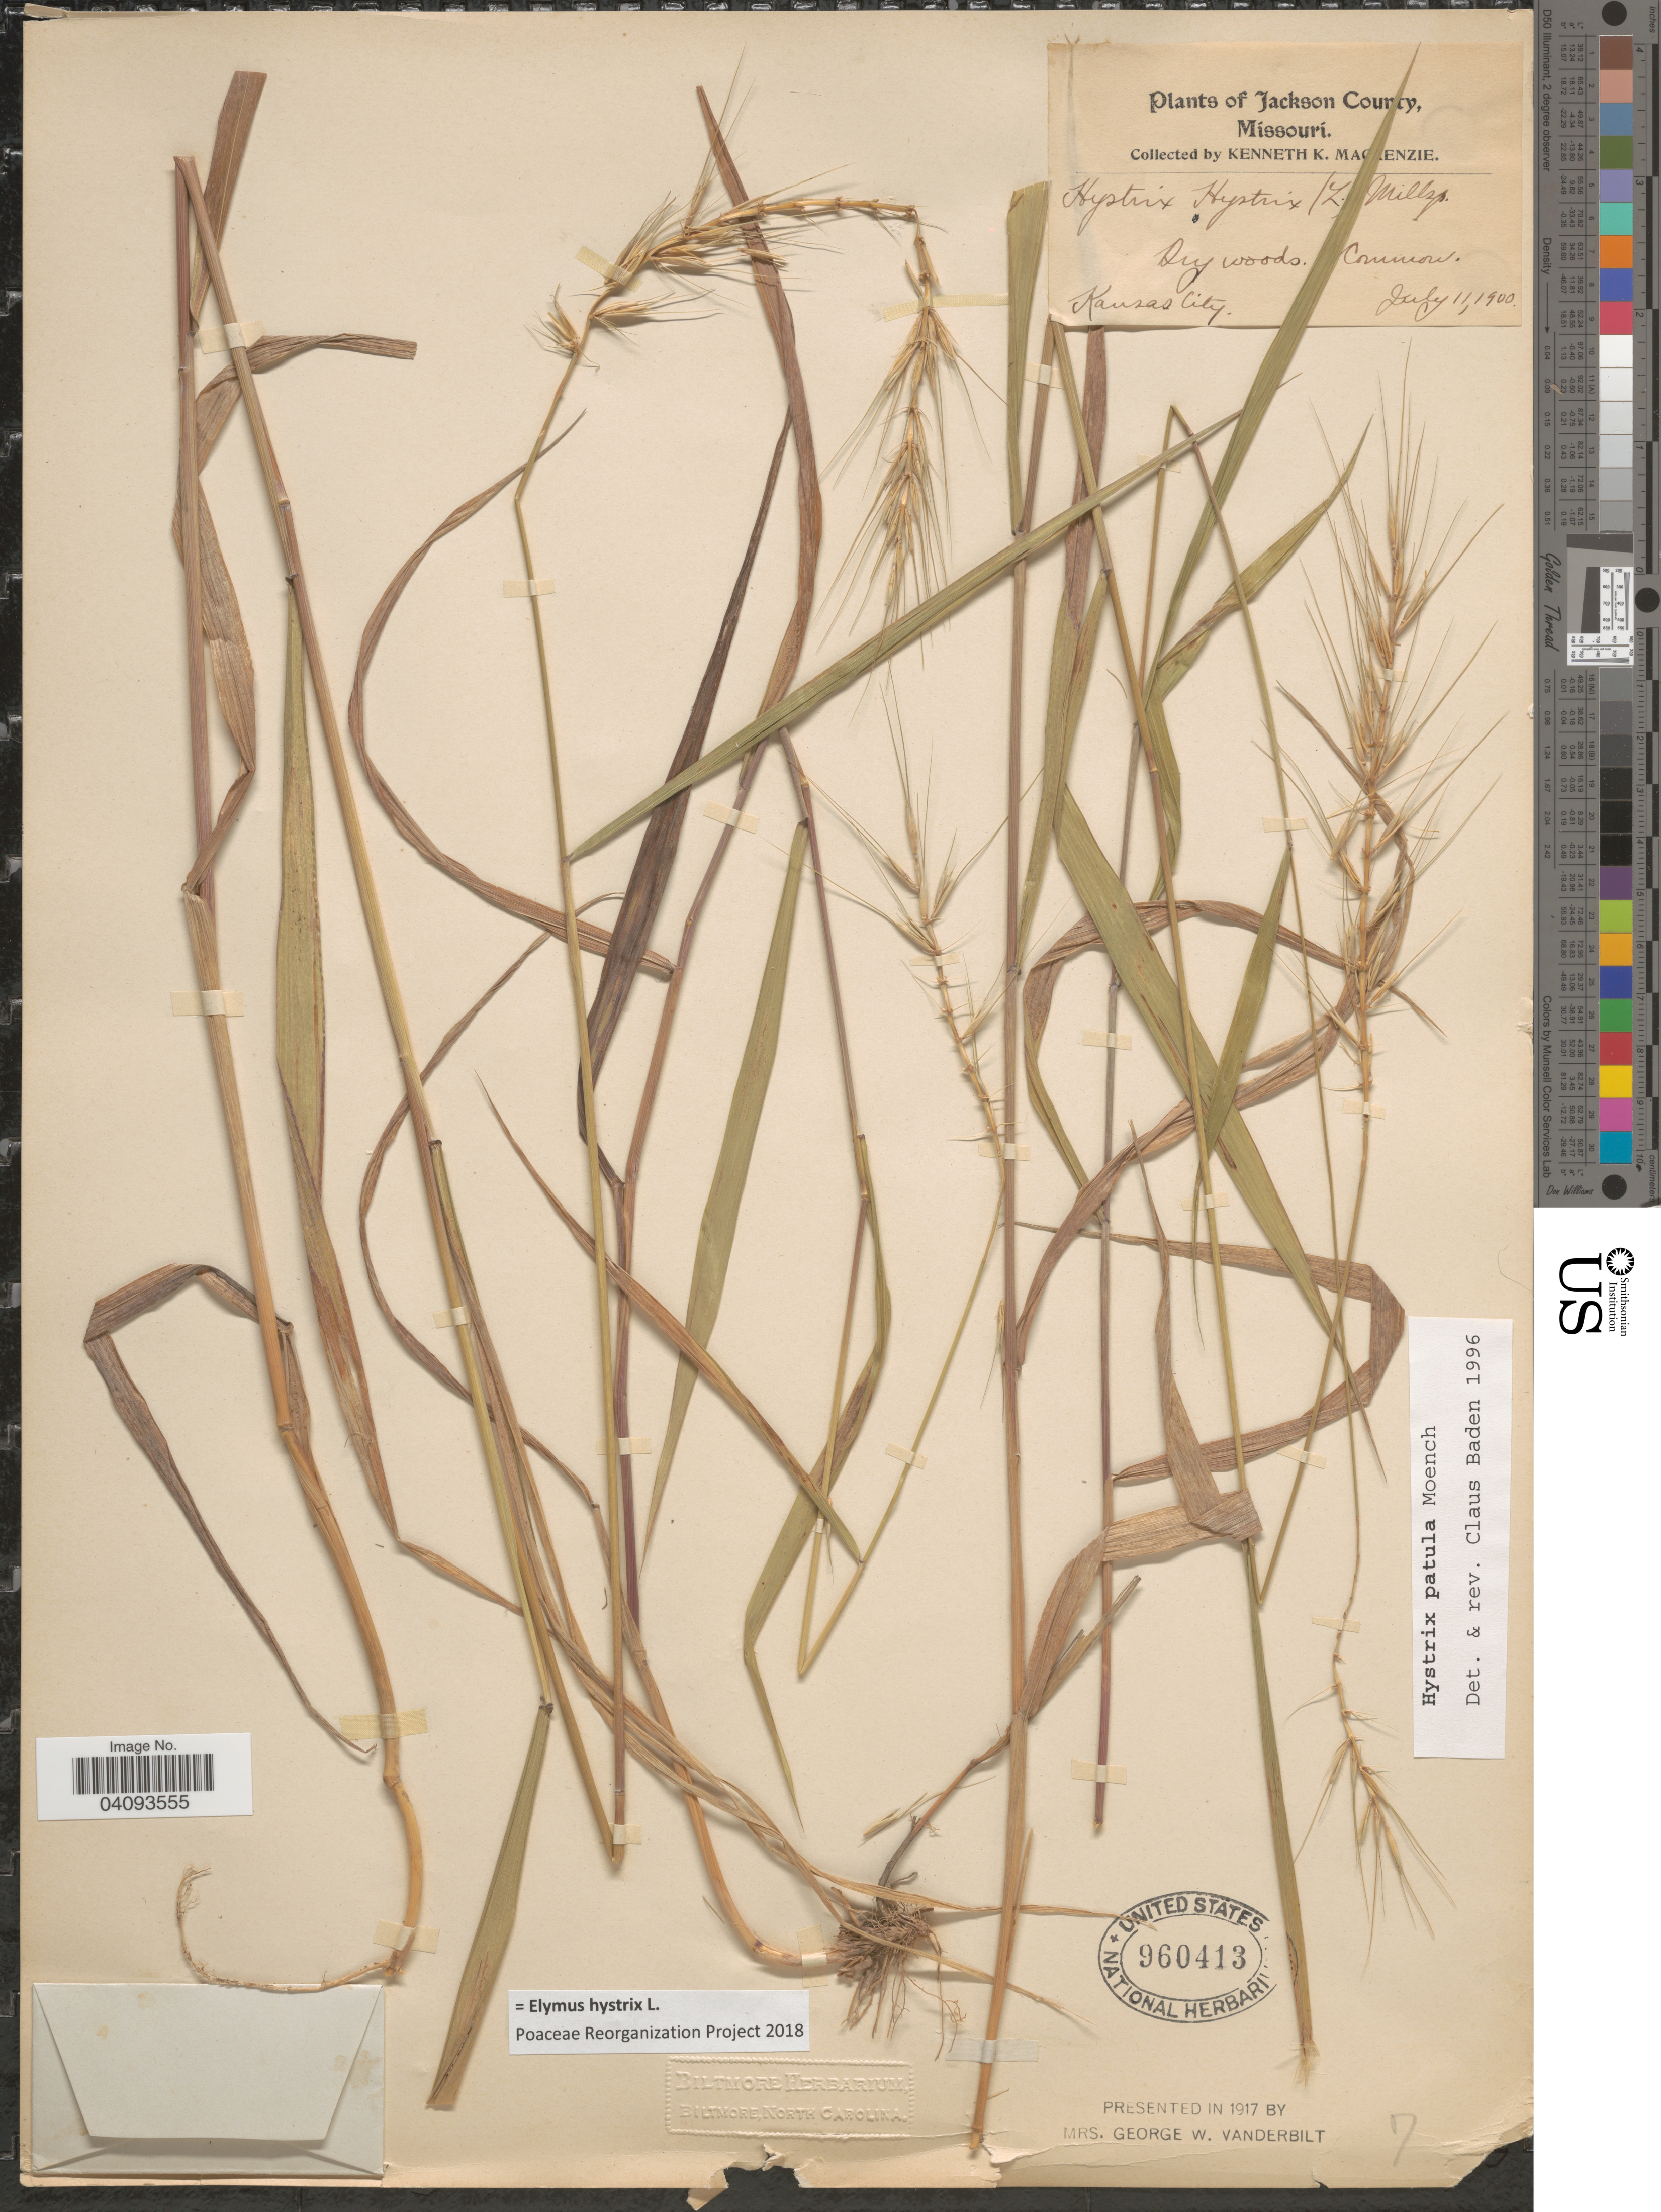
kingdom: Plantae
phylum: Tracheophyta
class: Liliopsida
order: Poales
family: Poaceae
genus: Elymus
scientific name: Elymus hystrix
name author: L.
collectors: K. K. Mackenzie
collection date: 1900-07-11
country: United States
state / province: Missouri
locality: Jackson County. Kansas City.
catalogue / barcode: US 960413